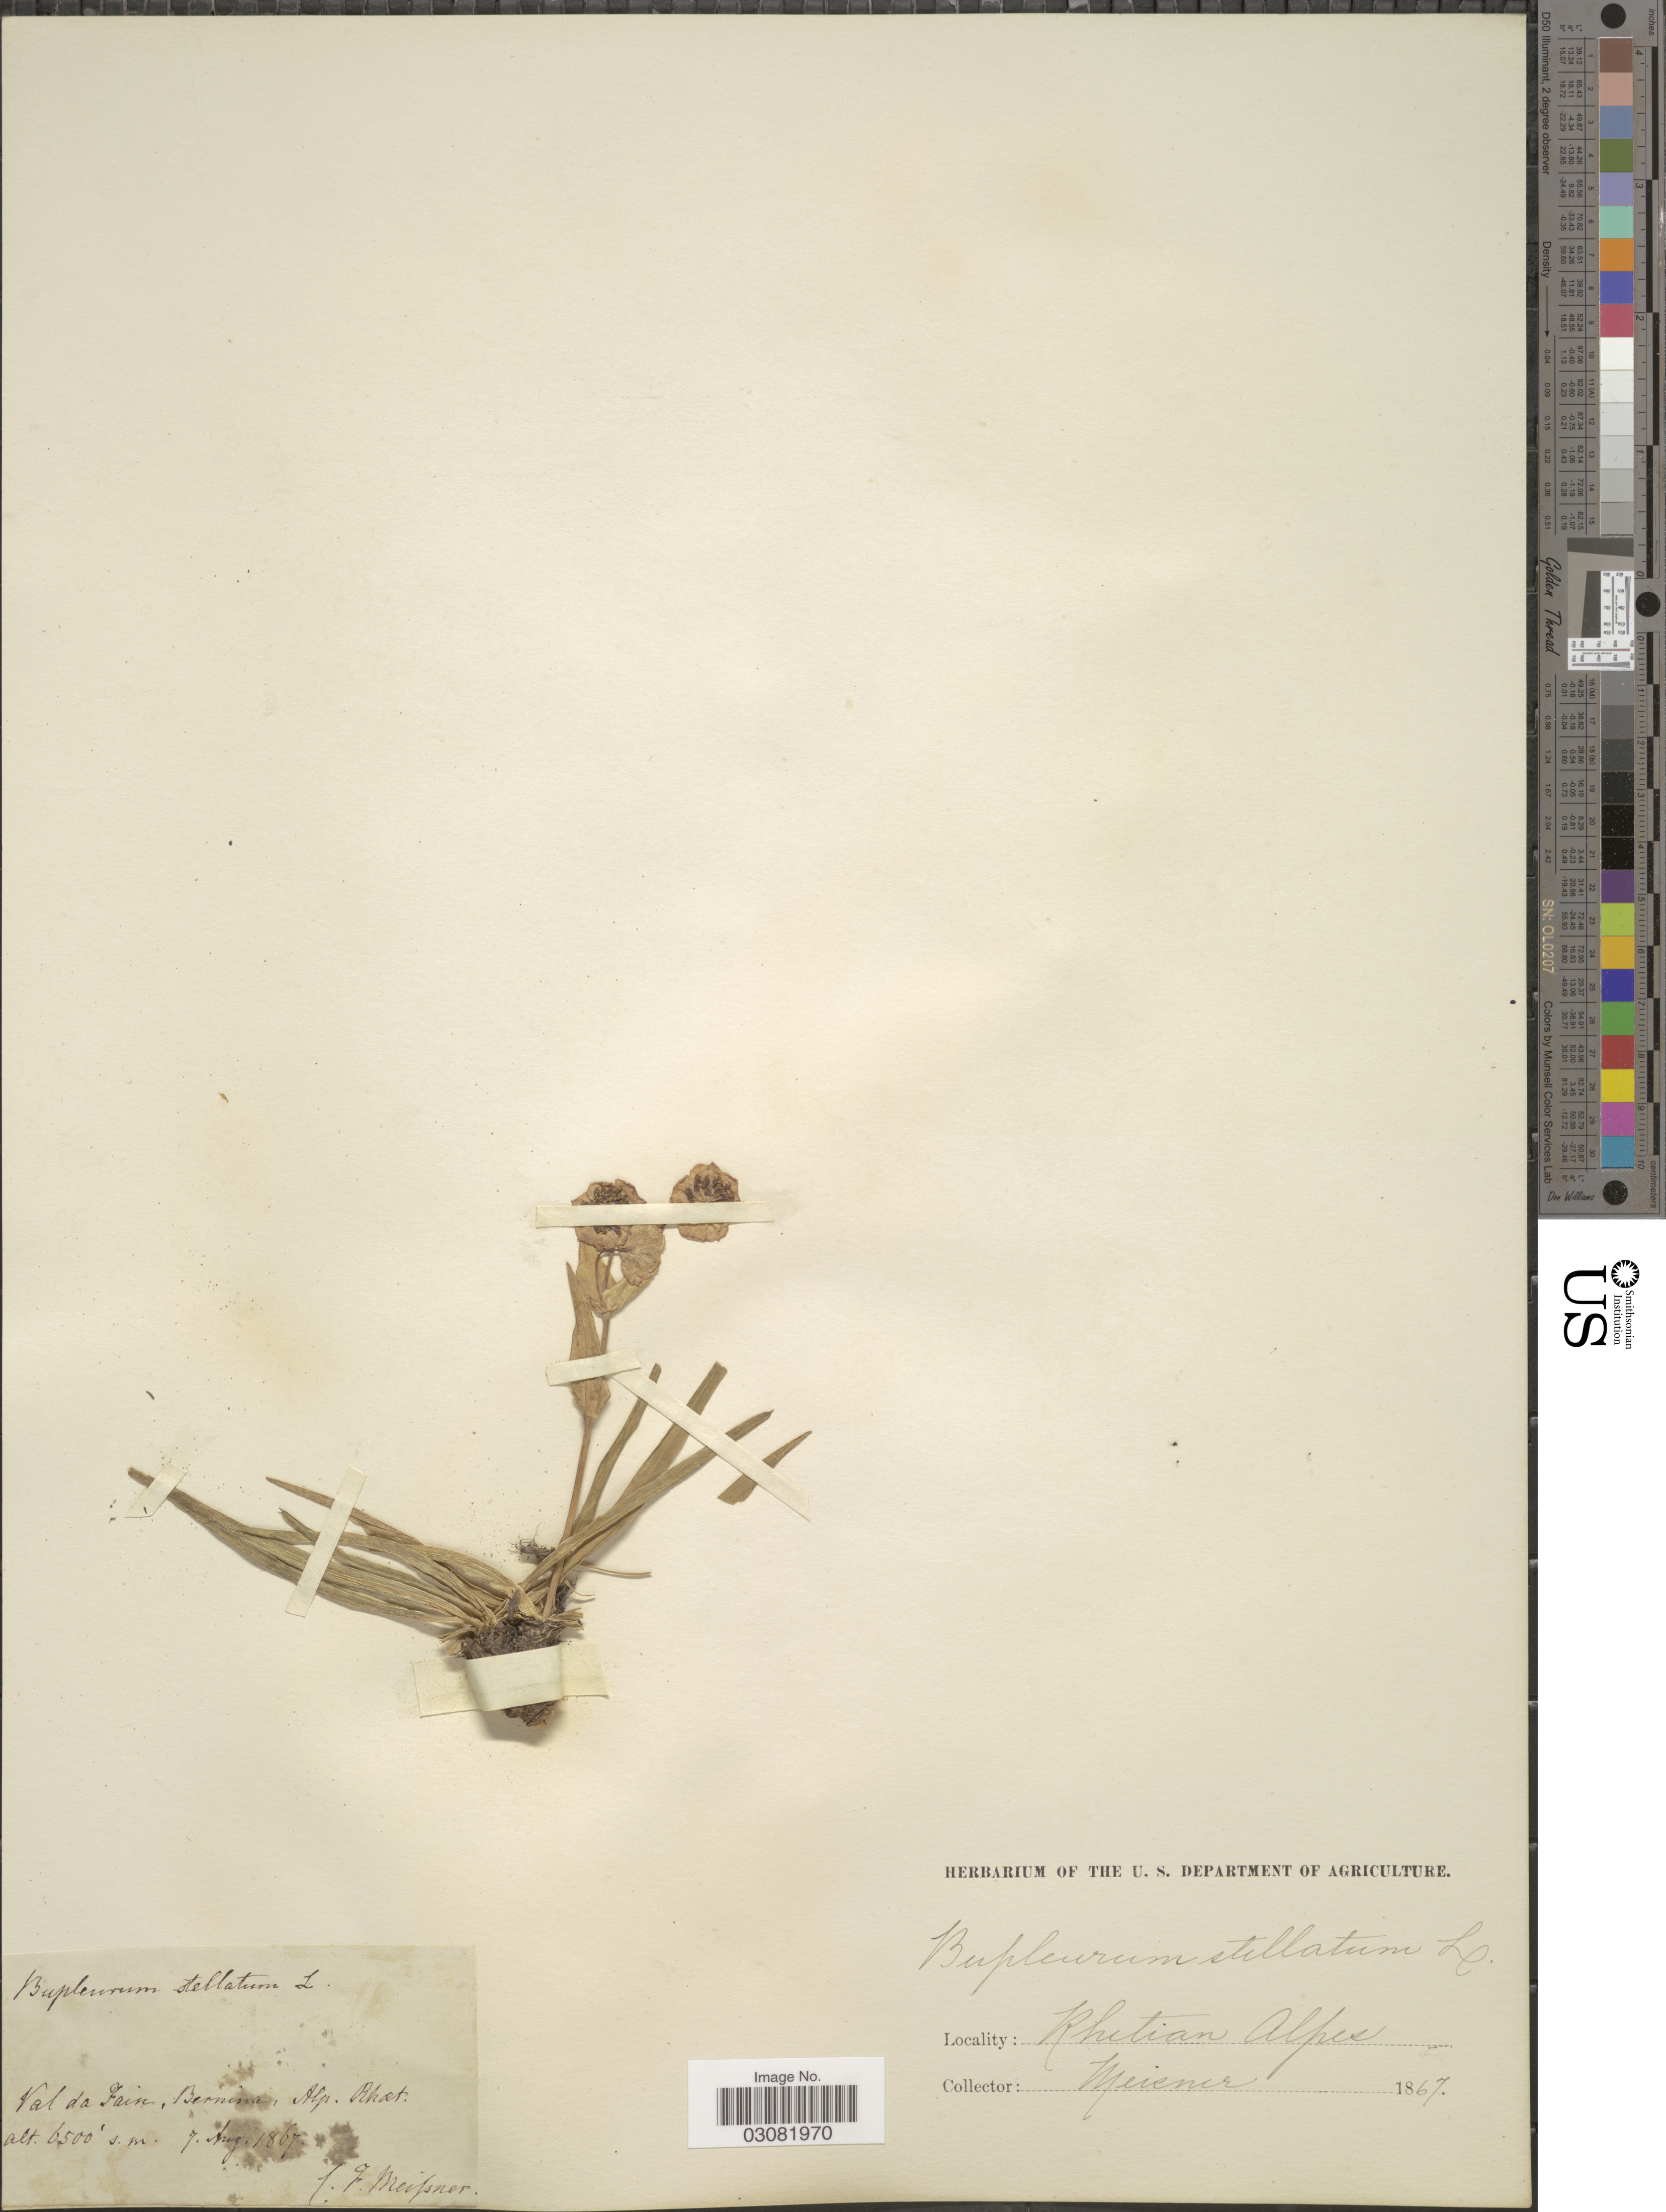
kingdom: Plantae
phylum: Tracheophyta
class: Magnoliopsida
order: Apiales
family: Apiaceae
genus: Bupleurum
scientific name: Bupleurum stellatum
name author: L.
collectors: C. F. D. Meisner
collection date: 1867-08-07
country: Switzerland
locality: Rhitian Alpes. Val da Fain, Bermina, Alp. Rhaet.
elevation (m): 1981